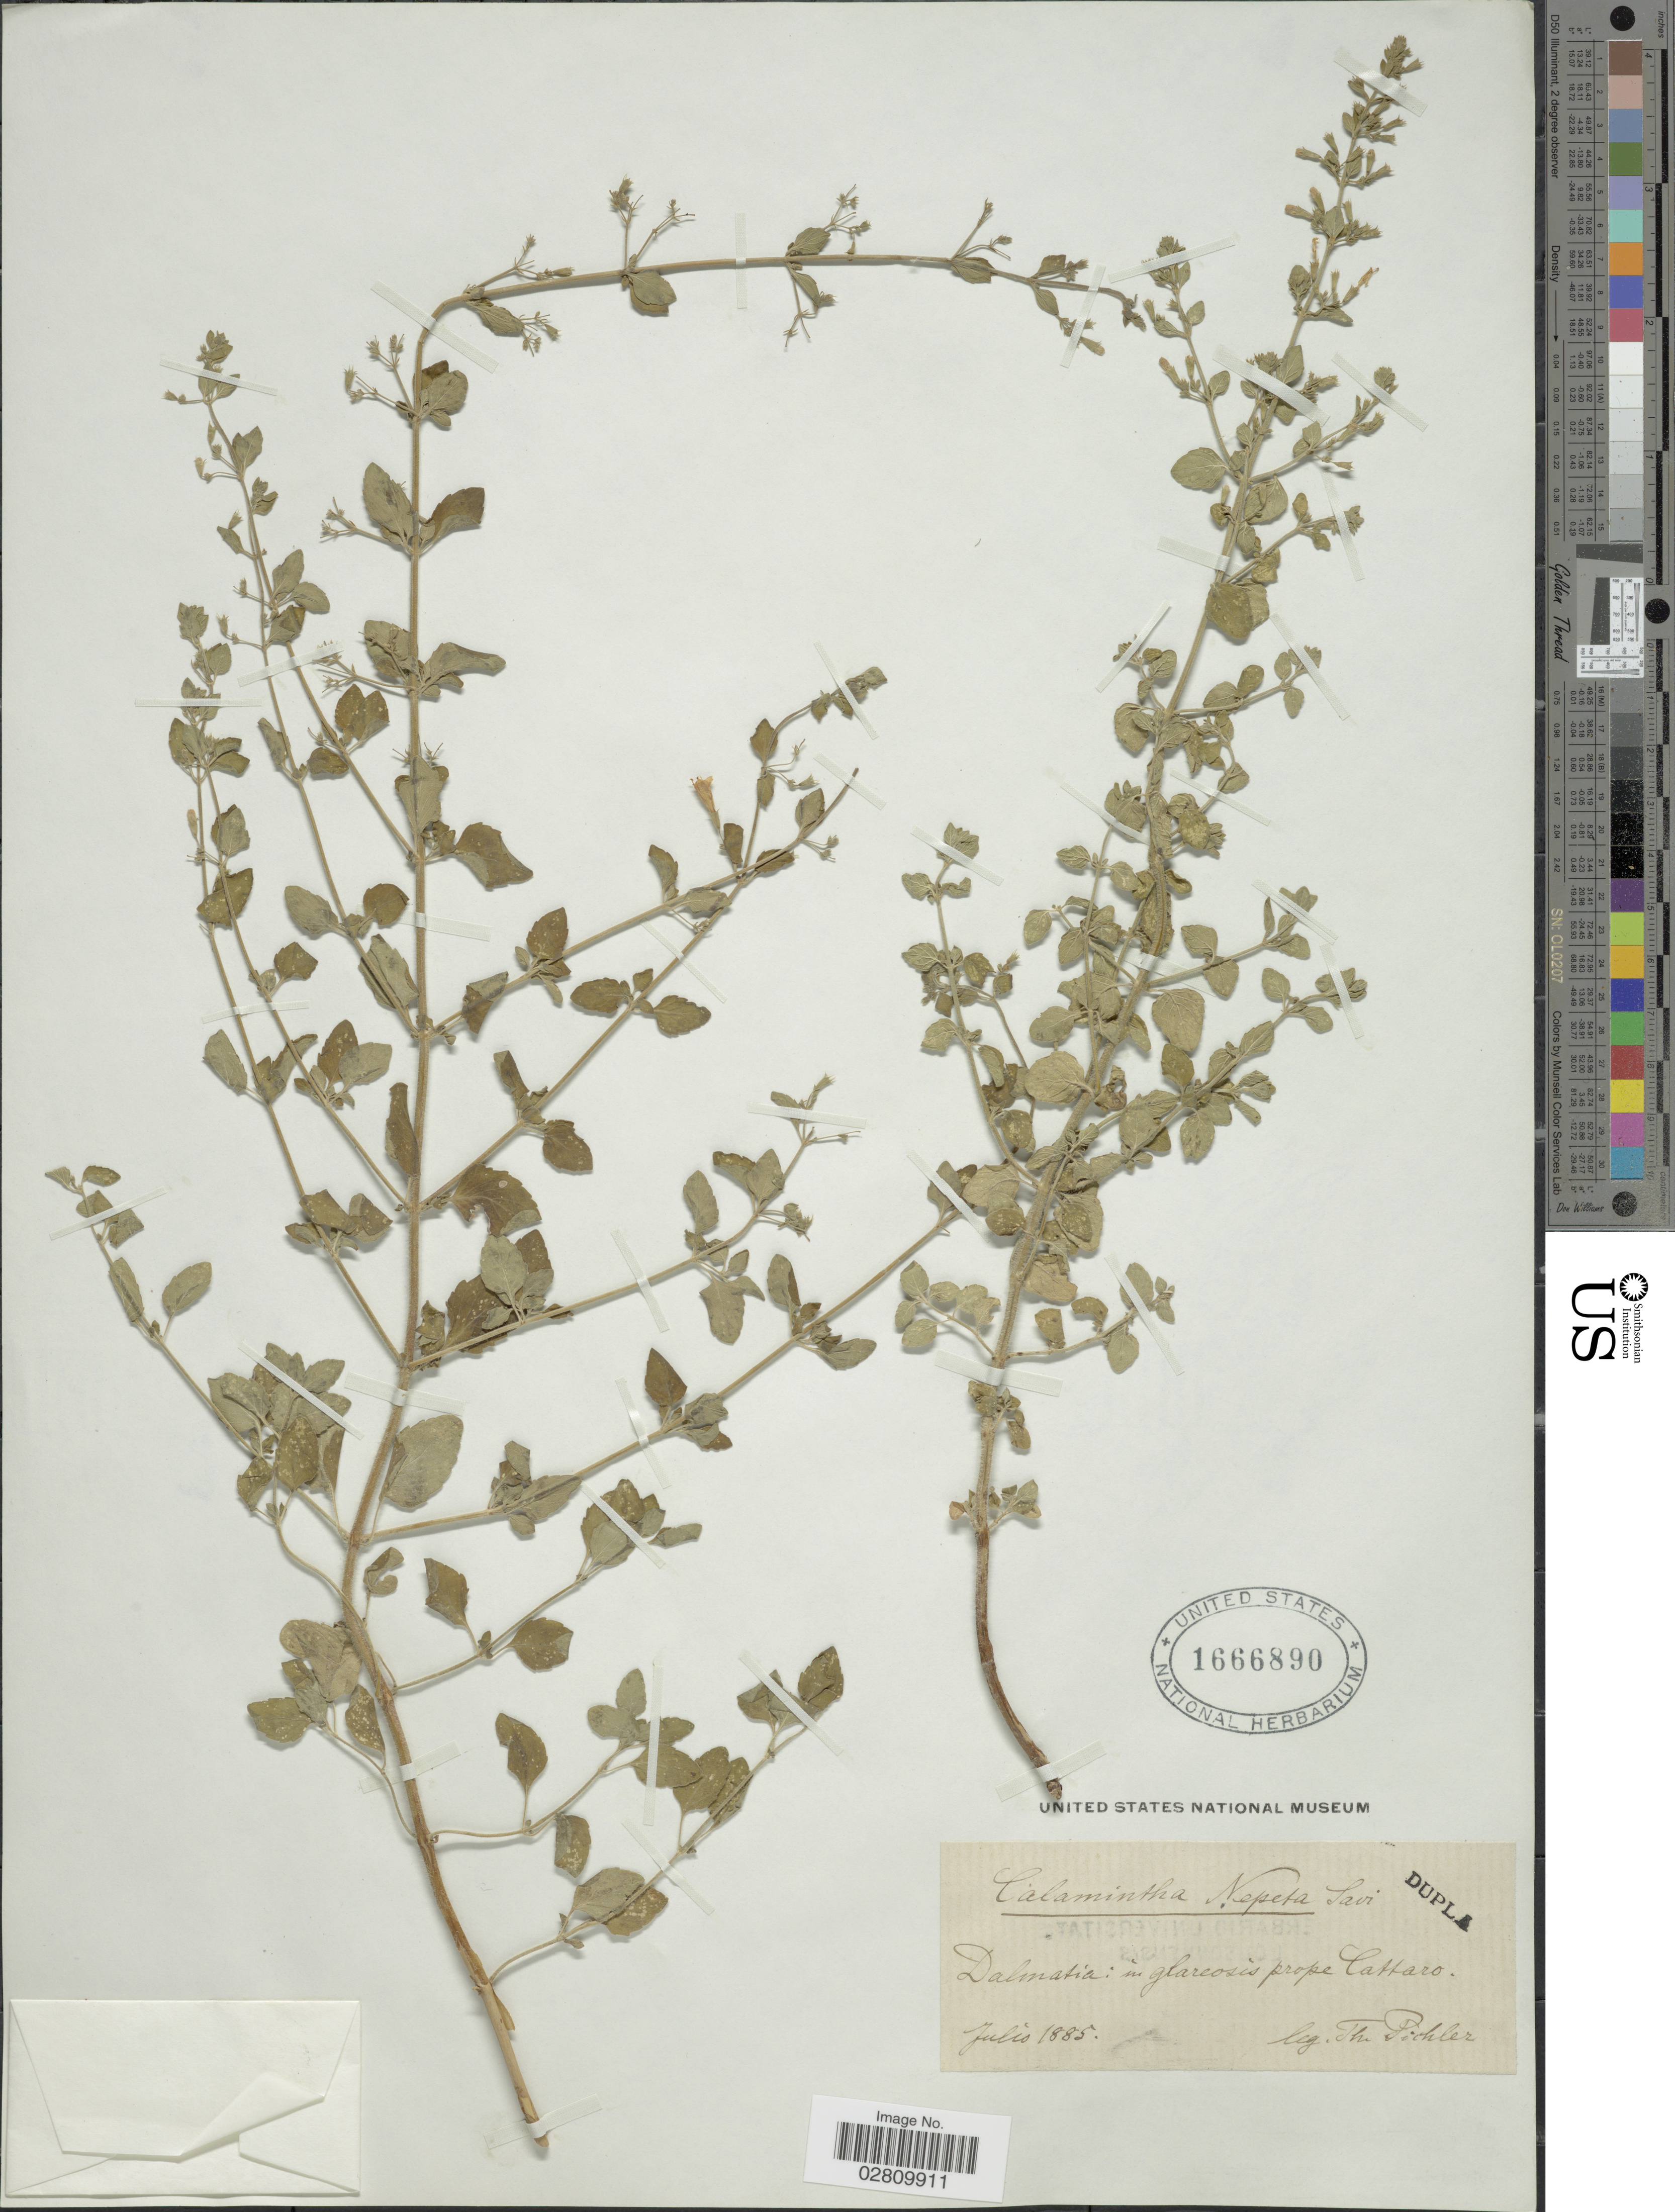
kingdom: Plantae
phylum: Tracheophyta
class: Magnoliopsida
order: Lamiales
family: Lamiaceae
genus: Clinopodium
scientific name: Clinopodium nepeta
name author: (L.) Kuntze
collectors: T. Pichler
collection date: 1885-07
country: Croatia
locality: Dalmatia: in glareosis prope Cattaro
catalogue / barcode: US 1666890